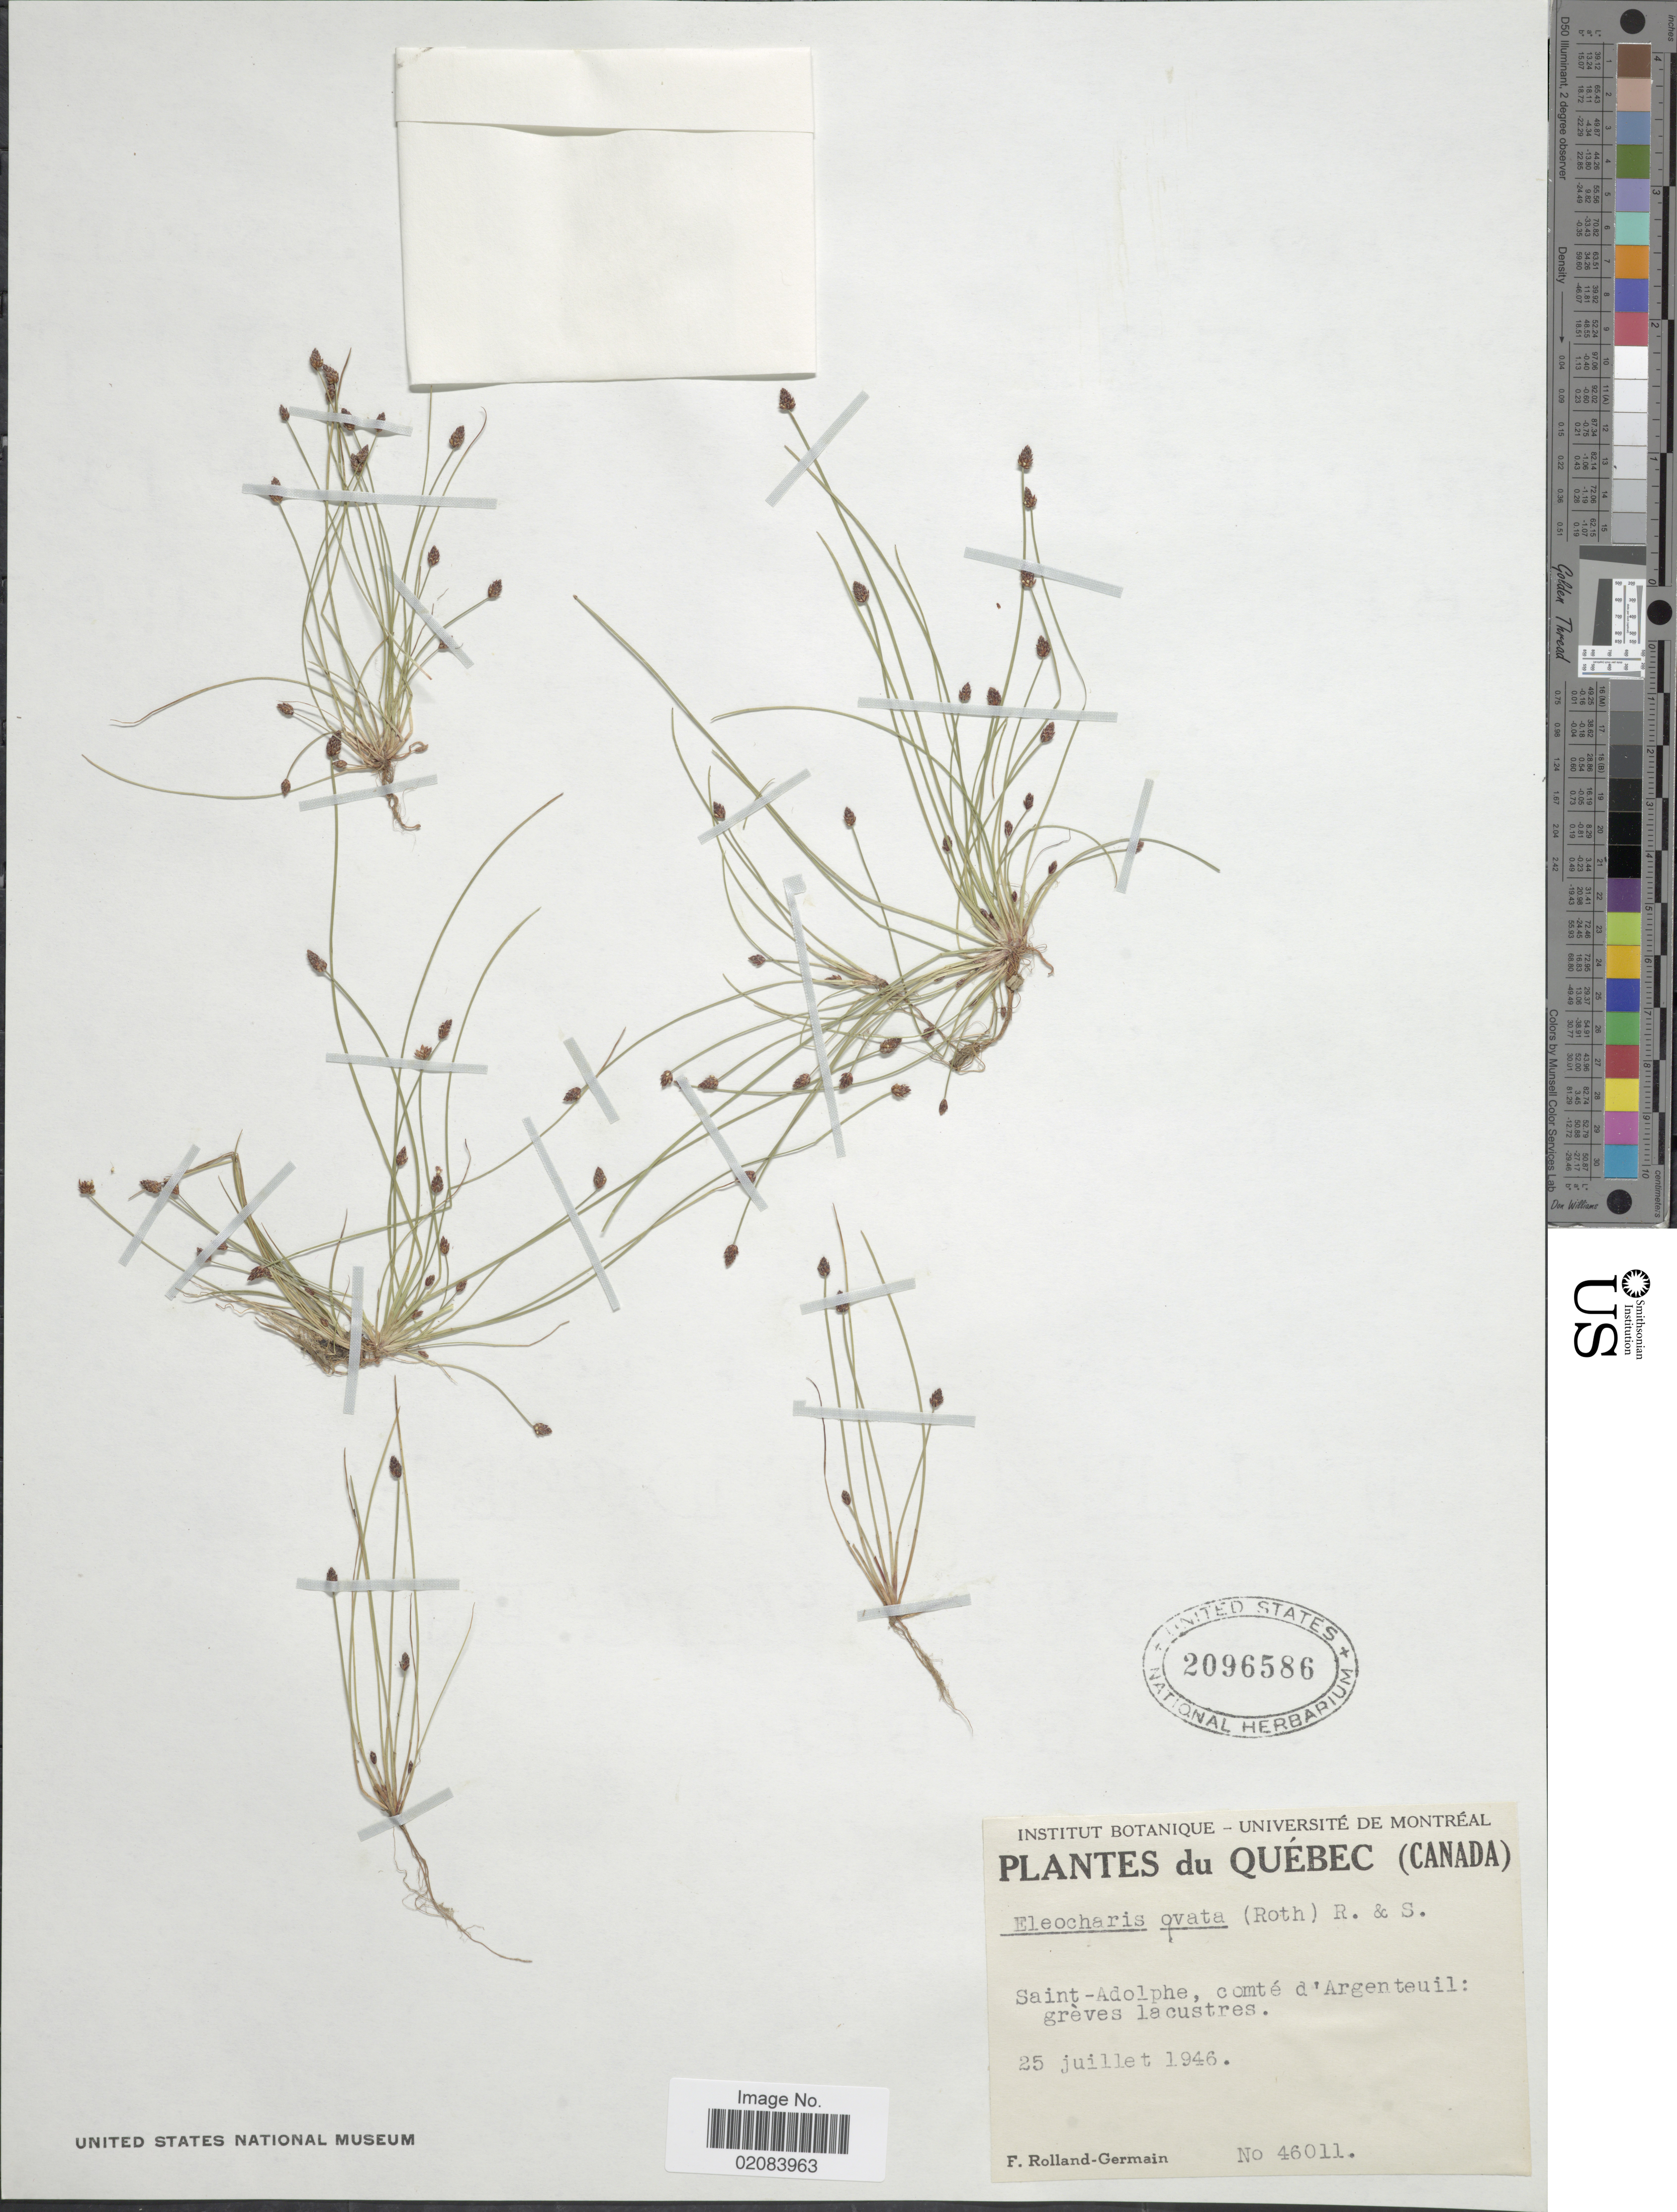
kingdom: Plantae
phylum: Tracheophyta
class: Liliopsida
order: Poales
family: Cyperaceae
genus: Eleocharis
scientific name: Eleocharis ovata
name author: (Roth) Roem. & Schult.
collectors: Rolland-Germain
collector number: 46011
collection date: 1946-07-25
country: Canada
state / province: Quebec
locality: Saint-Adolphe, comté d'Argenteuil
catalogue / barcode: US 2096586